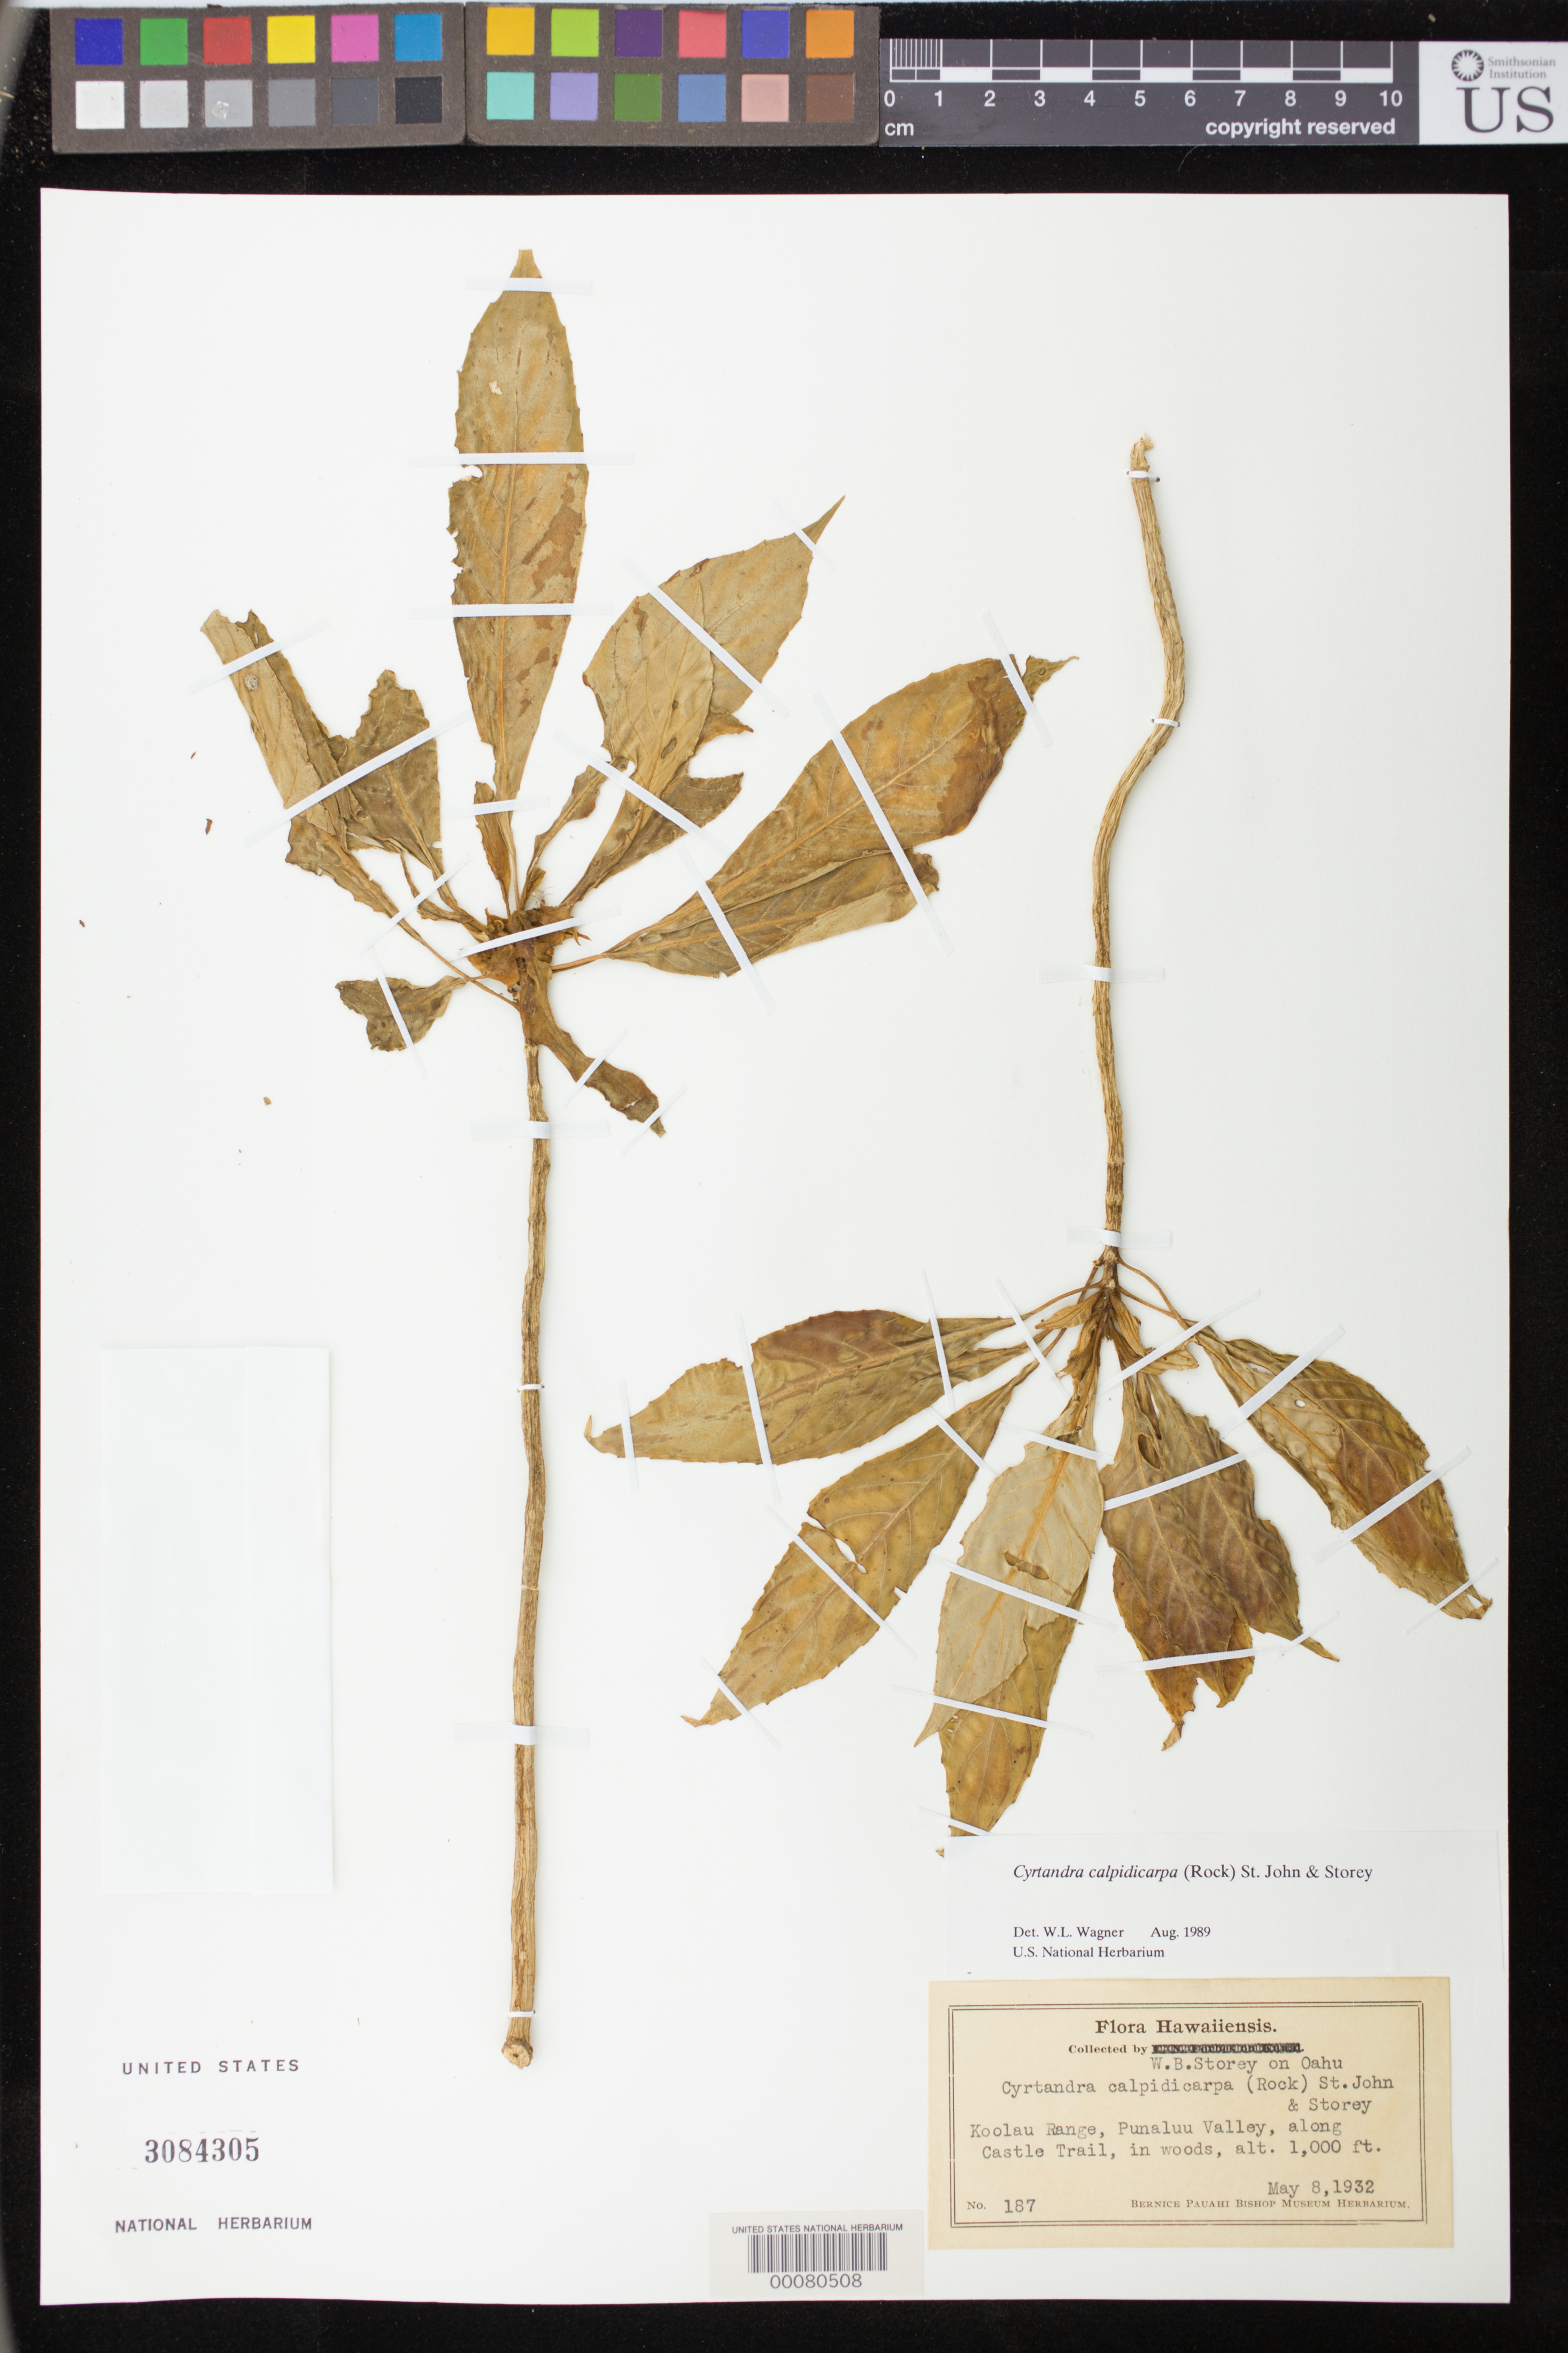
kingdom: Plantae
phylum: Tracheophyta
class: Magnoliopsida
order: Lamiales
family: Gesneriaceae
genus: Cyrtandra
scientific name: Cyrtandra calpidicarpa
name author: (Rock) H. St. John & Storey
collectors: W. Storey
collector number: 187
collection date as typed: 08 May 1932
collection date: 1932-05-08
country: United States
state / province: Hawaii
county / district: Honolulu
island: Oahu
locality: Koolau range, Punaluu valley, along castle trail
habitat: In woods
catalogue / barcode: US 3084305